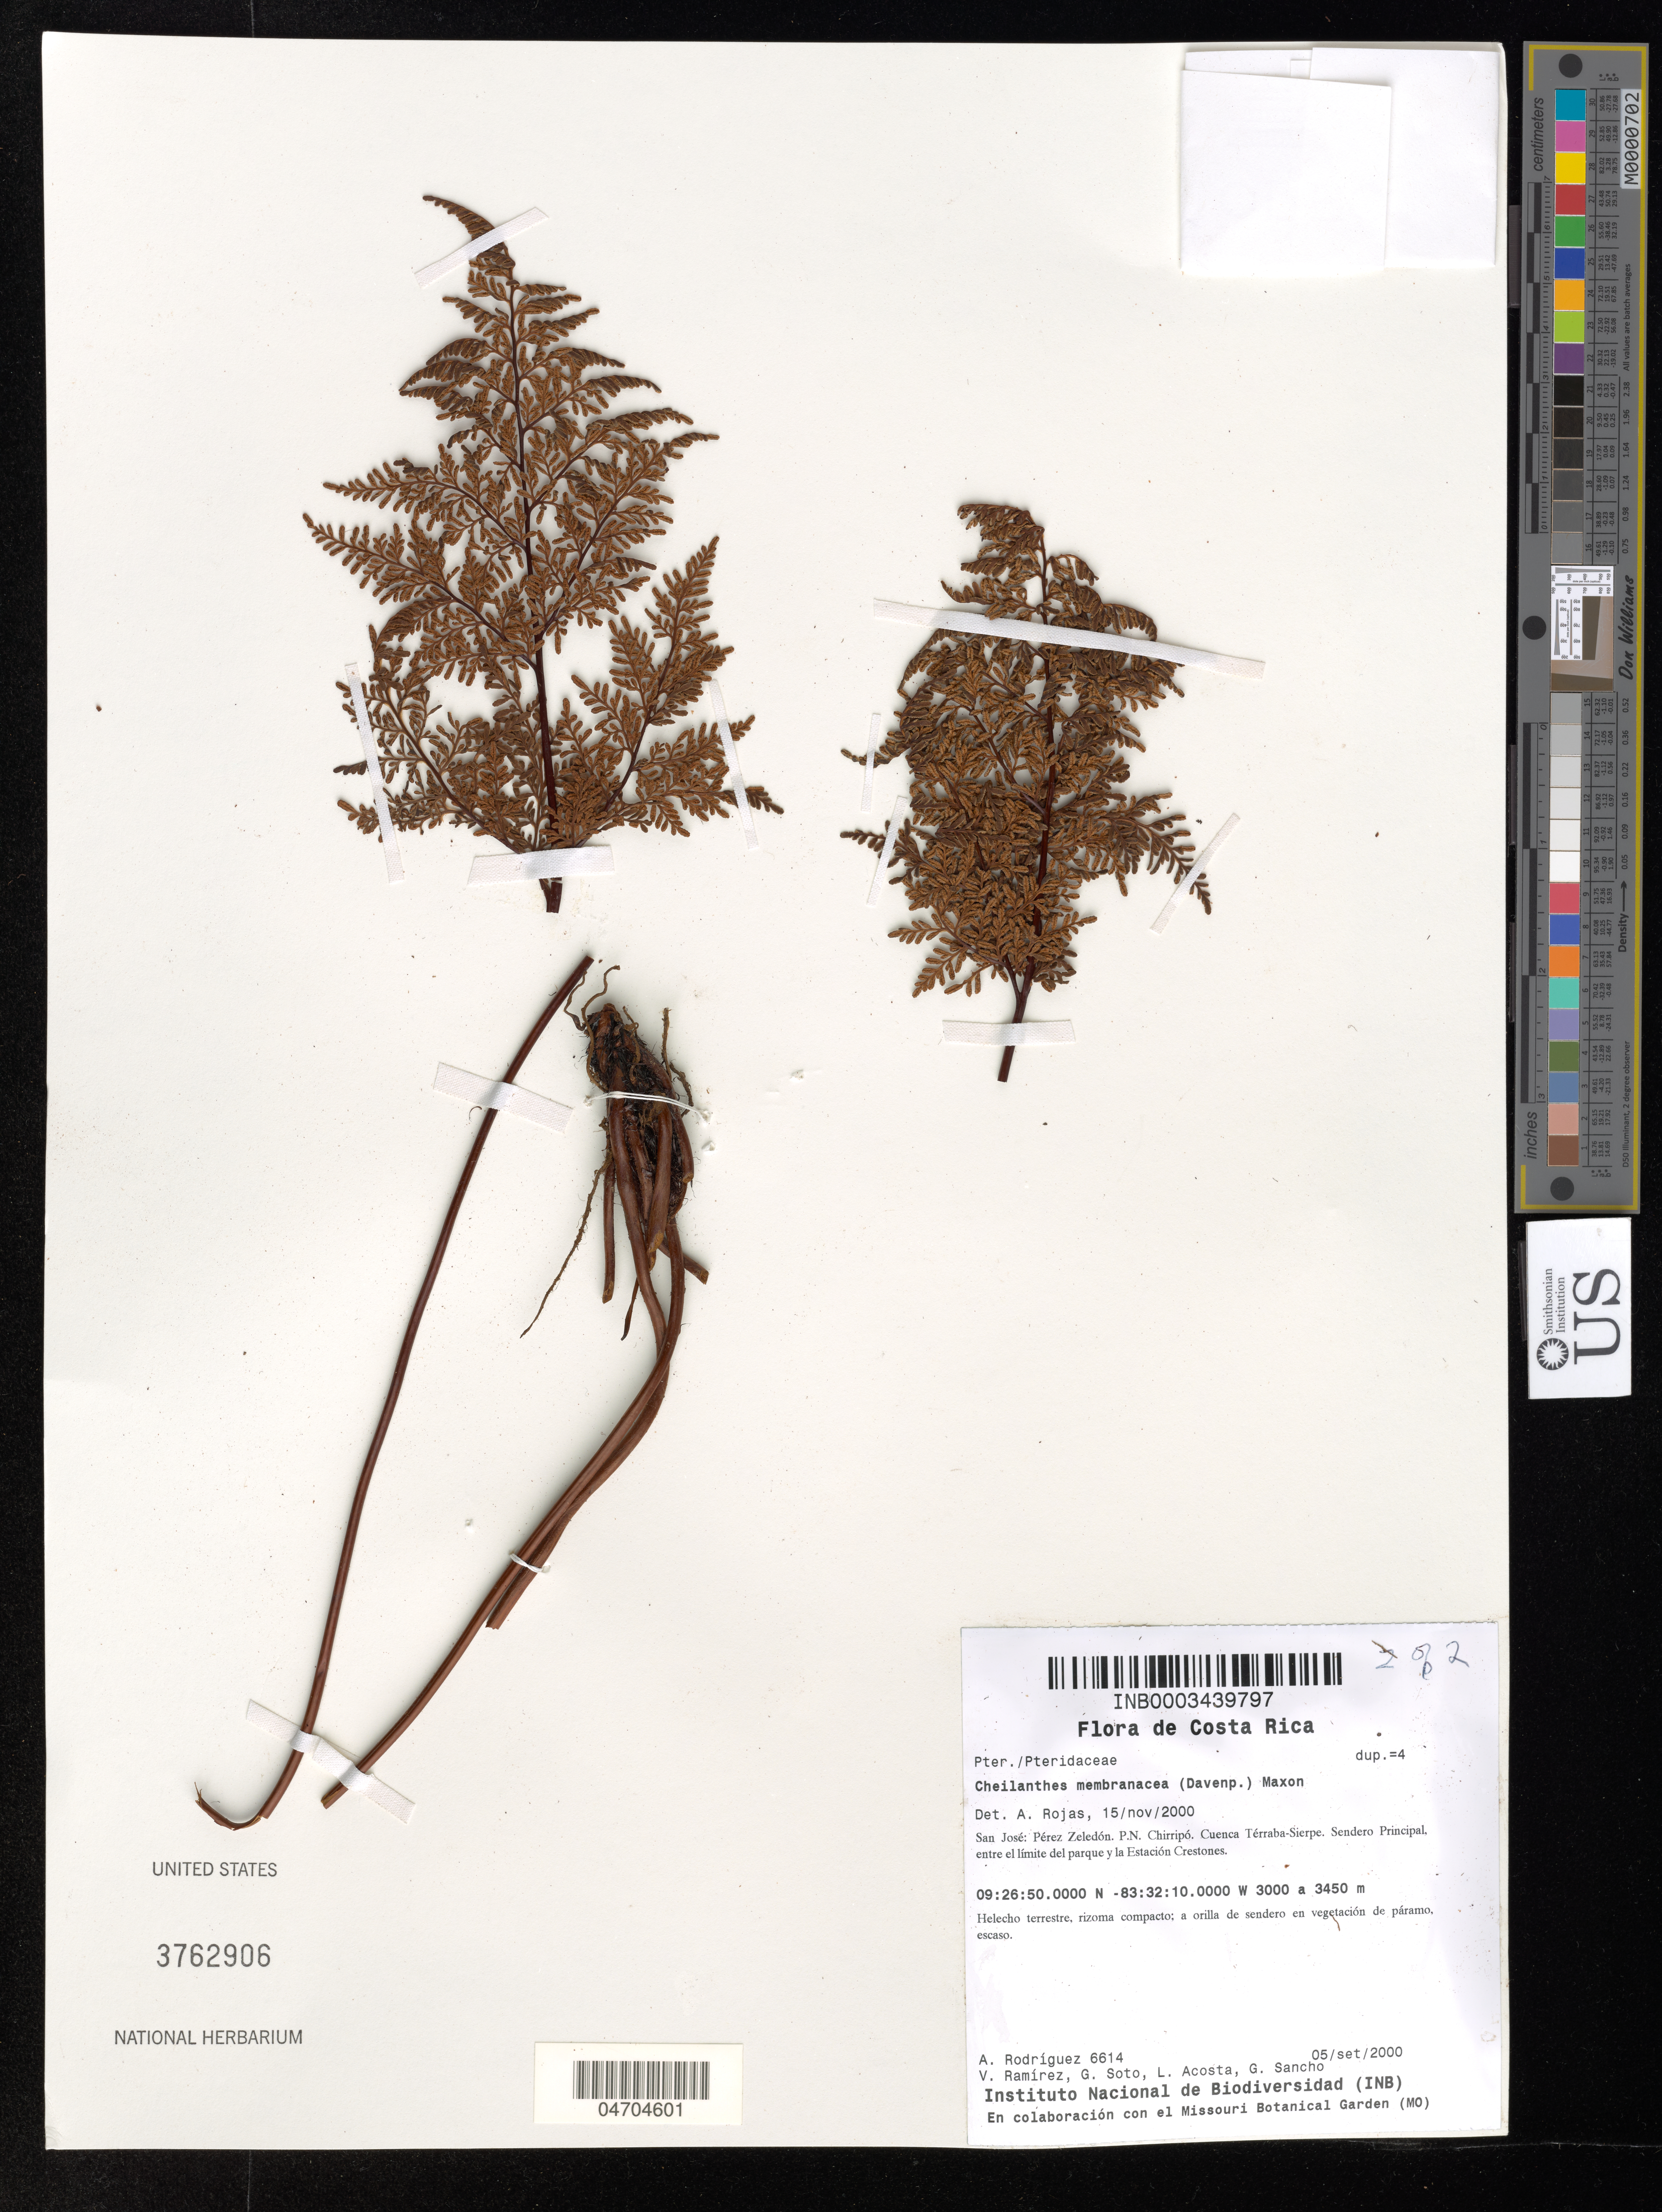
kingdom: Plantae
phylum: Tracheophyta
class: Polypodiopsida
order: Polypodiales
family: Pteridaceae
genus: Cheilanthes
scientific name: Cheilanthes membranacea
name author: (Davenp.) Maxon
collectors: A. Rodríguez, V. Ramirez, G. Soto, L. Acosta & G. Sancho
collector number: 6614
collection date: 2000-09-05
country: Costa Rica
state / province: San José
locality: Pérez Zeledón. P. N. Chirripó. Cuenca Térraba-Sierpe. Sendero Principal entre el límite del parque y la Estación Crestones.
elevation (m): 3000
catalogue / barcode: US 3762906